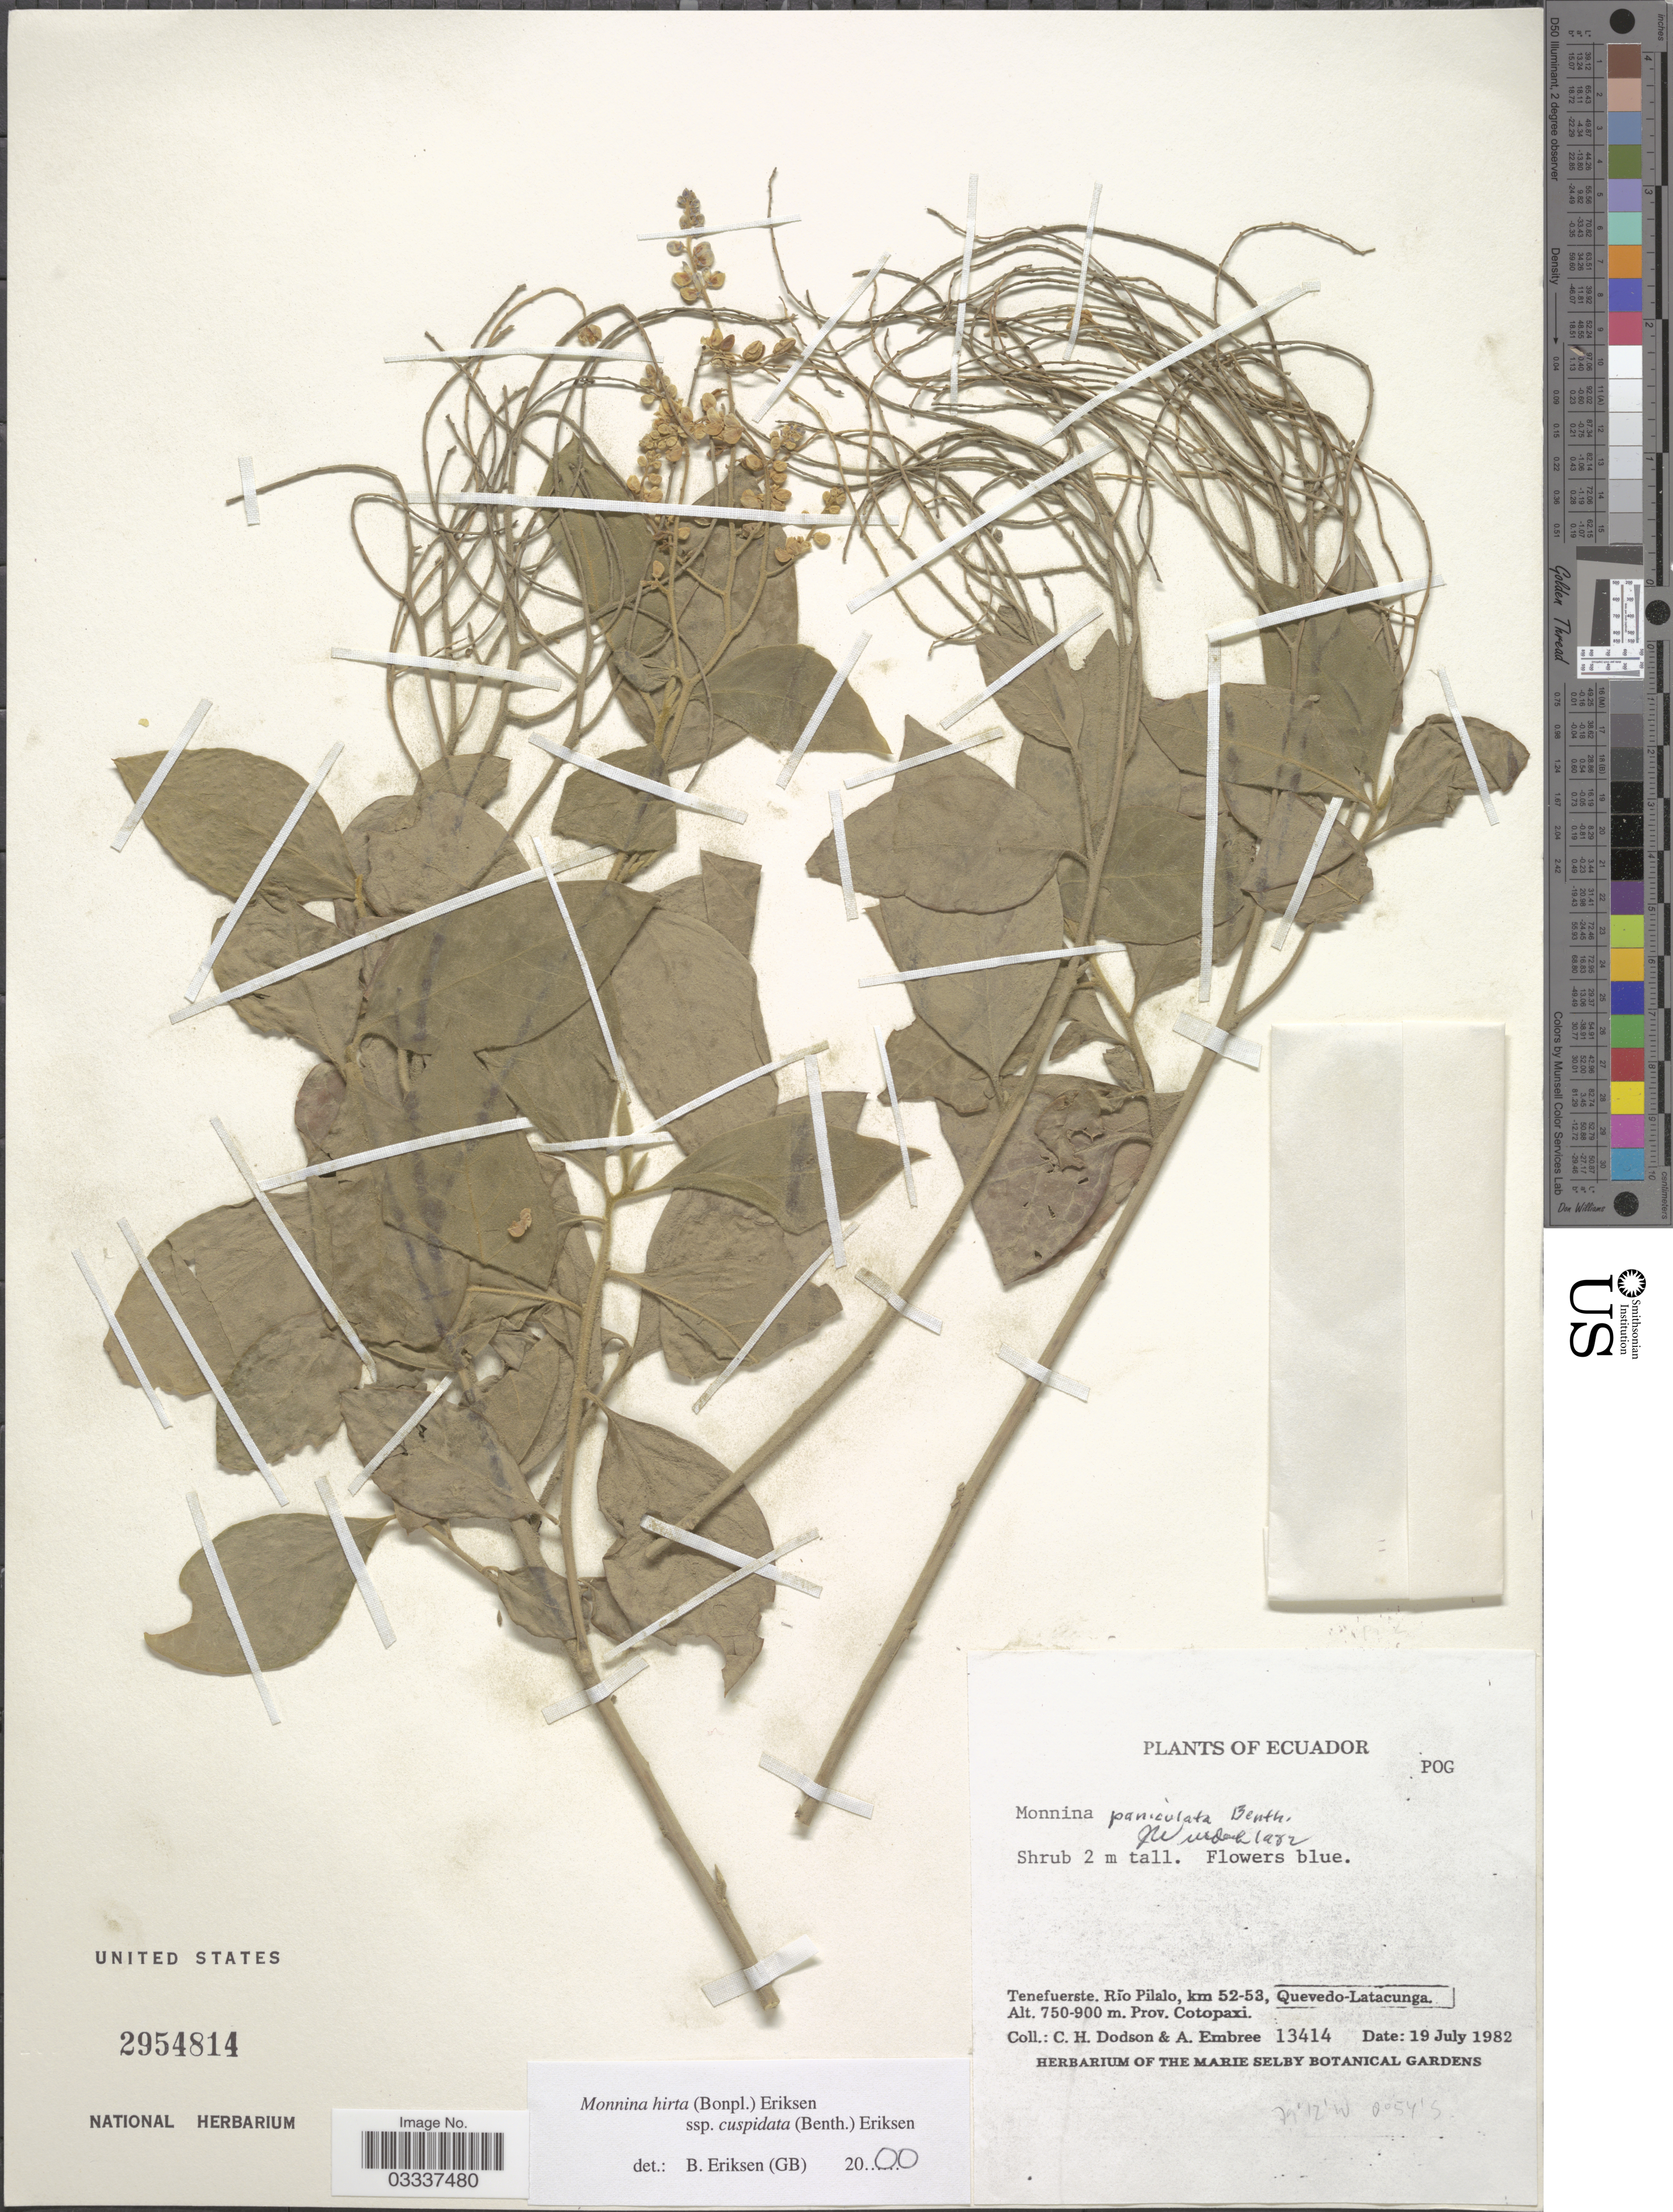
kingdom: Plantae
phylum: Tracheophyta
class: Magnoliopsida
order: Fabales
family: Polygalaceae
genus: Monnina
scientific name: Monnina hirta subsp. cuspidata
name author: (Benth.) B. Eriksen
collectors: C. H. Dodson & A. Embree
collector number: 13414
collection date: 1982-07-19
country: Ecuador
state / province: Cotopaxi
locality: Tenefuerste. Río Pilalo, km 52-53, Quevedo-Latacunga.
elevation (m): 750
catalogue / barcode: US 2954814